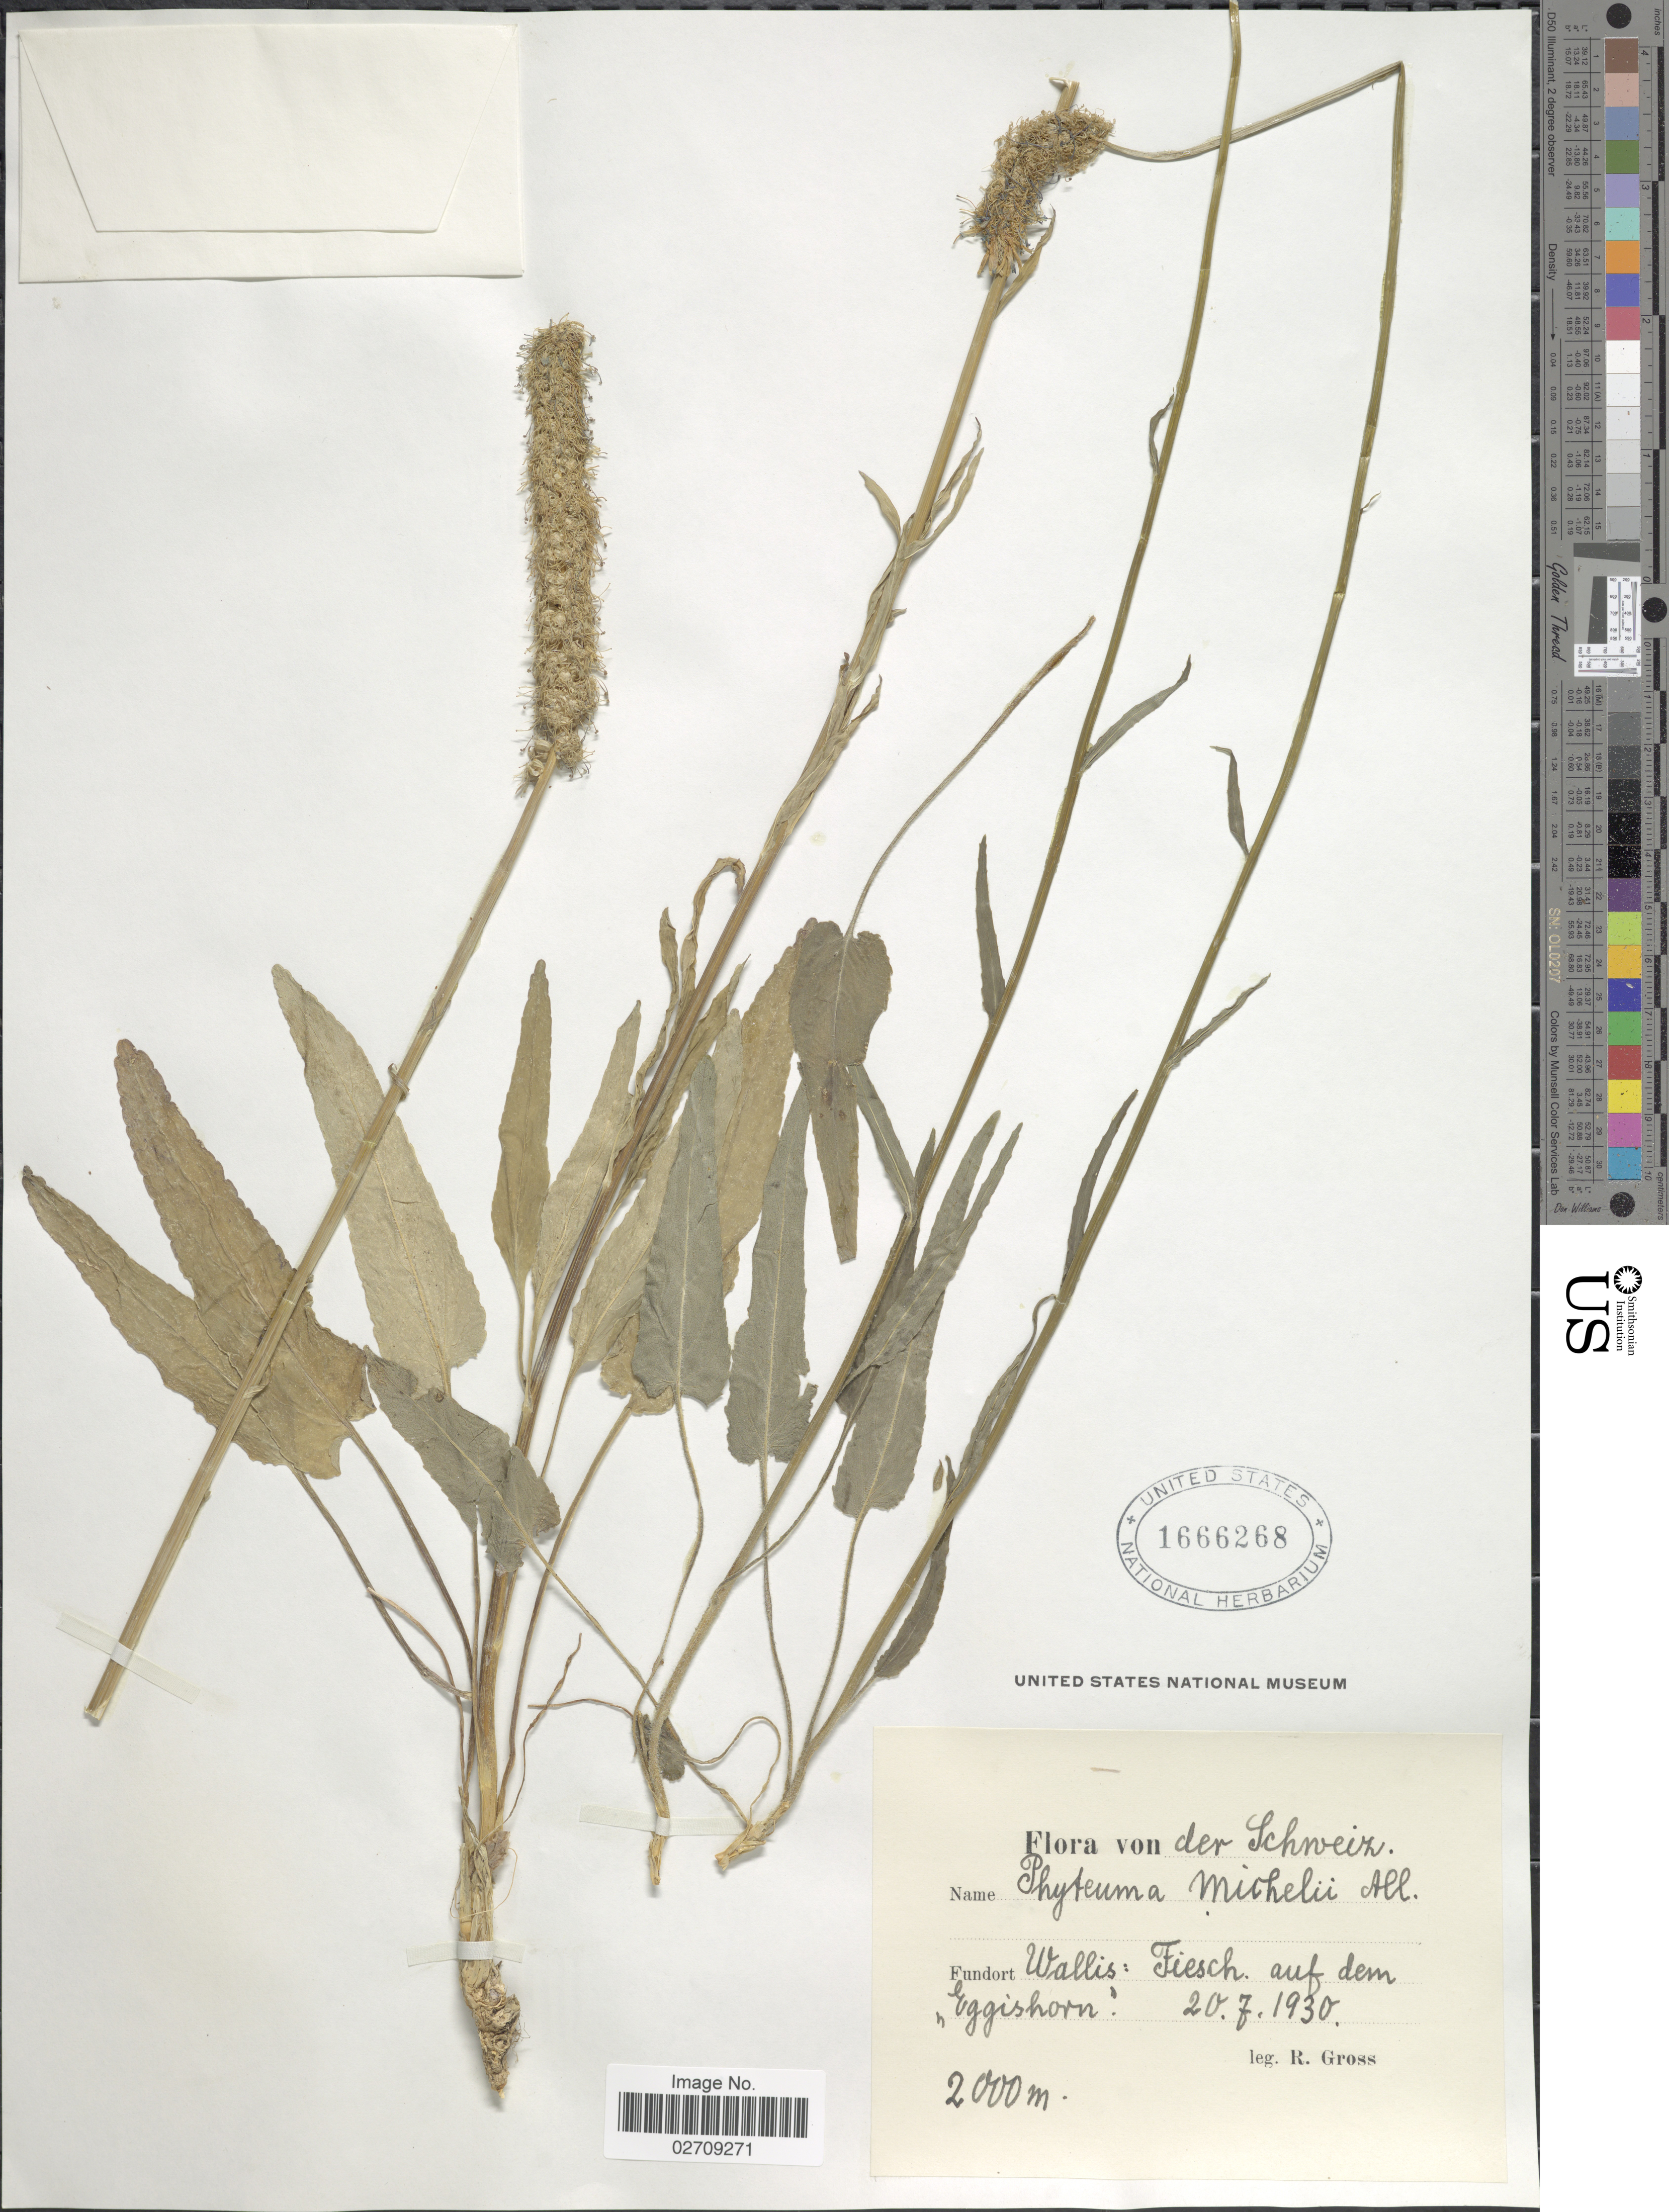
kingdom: Plantae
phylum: Tracheophyta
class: Magnoliopsida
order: Asterales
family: Campanulaceae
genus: Phyteuma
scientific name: Phyteuma michelii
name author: All.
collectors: R. Gross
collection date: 1930-07-20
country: Switzerland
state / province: Valais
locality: Schweiz. Wallis: Fiesch auf dem "Eggishorn"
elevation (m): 2000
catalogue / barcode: US 1666268